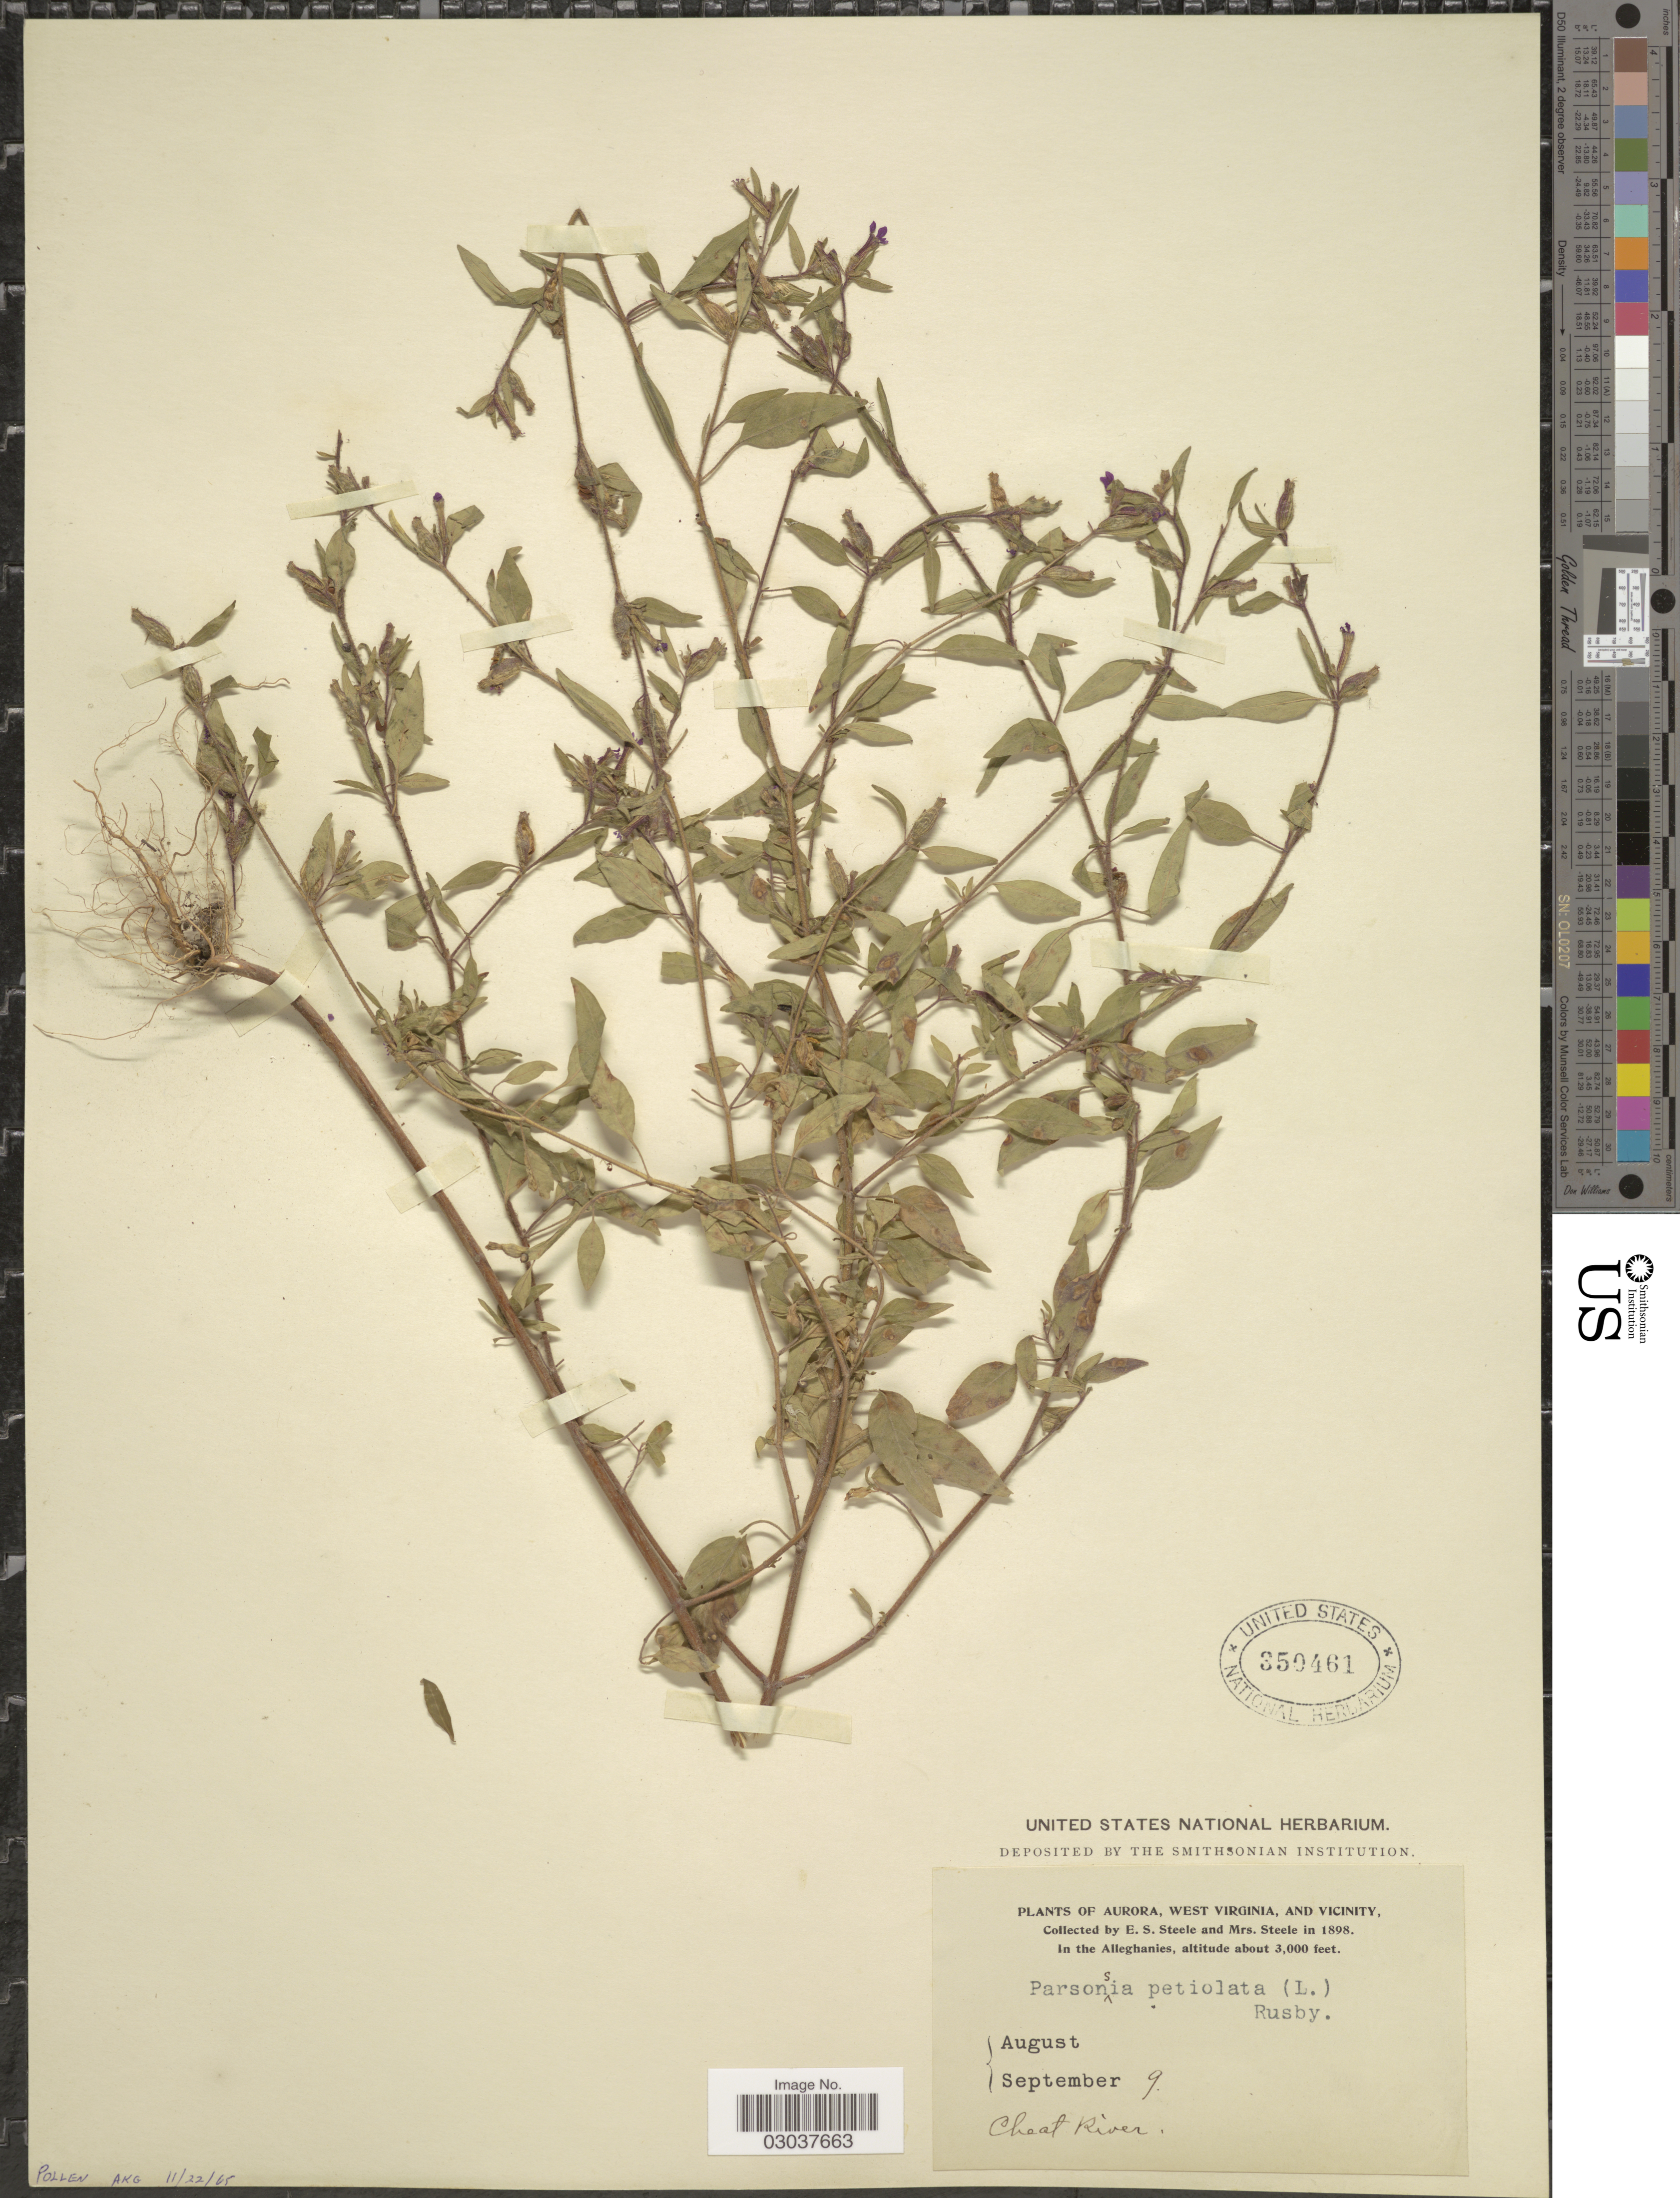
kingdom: Plantae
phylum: Tracheophyta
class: Magnoliopsida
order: Myrtales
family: Lythraceae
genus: Cuphea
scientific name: Cuphea petiolata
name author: Pohl ex Koehne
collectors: E. Steele & Mrs. E. S. Steele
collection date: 1898-08/1898-09-09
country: United States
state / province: West Virginia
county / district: Preston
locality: Aurora, West Virginia, and Vicinity. In the Alleghanies. Cheat River.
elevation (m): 914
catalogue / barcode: US 350461